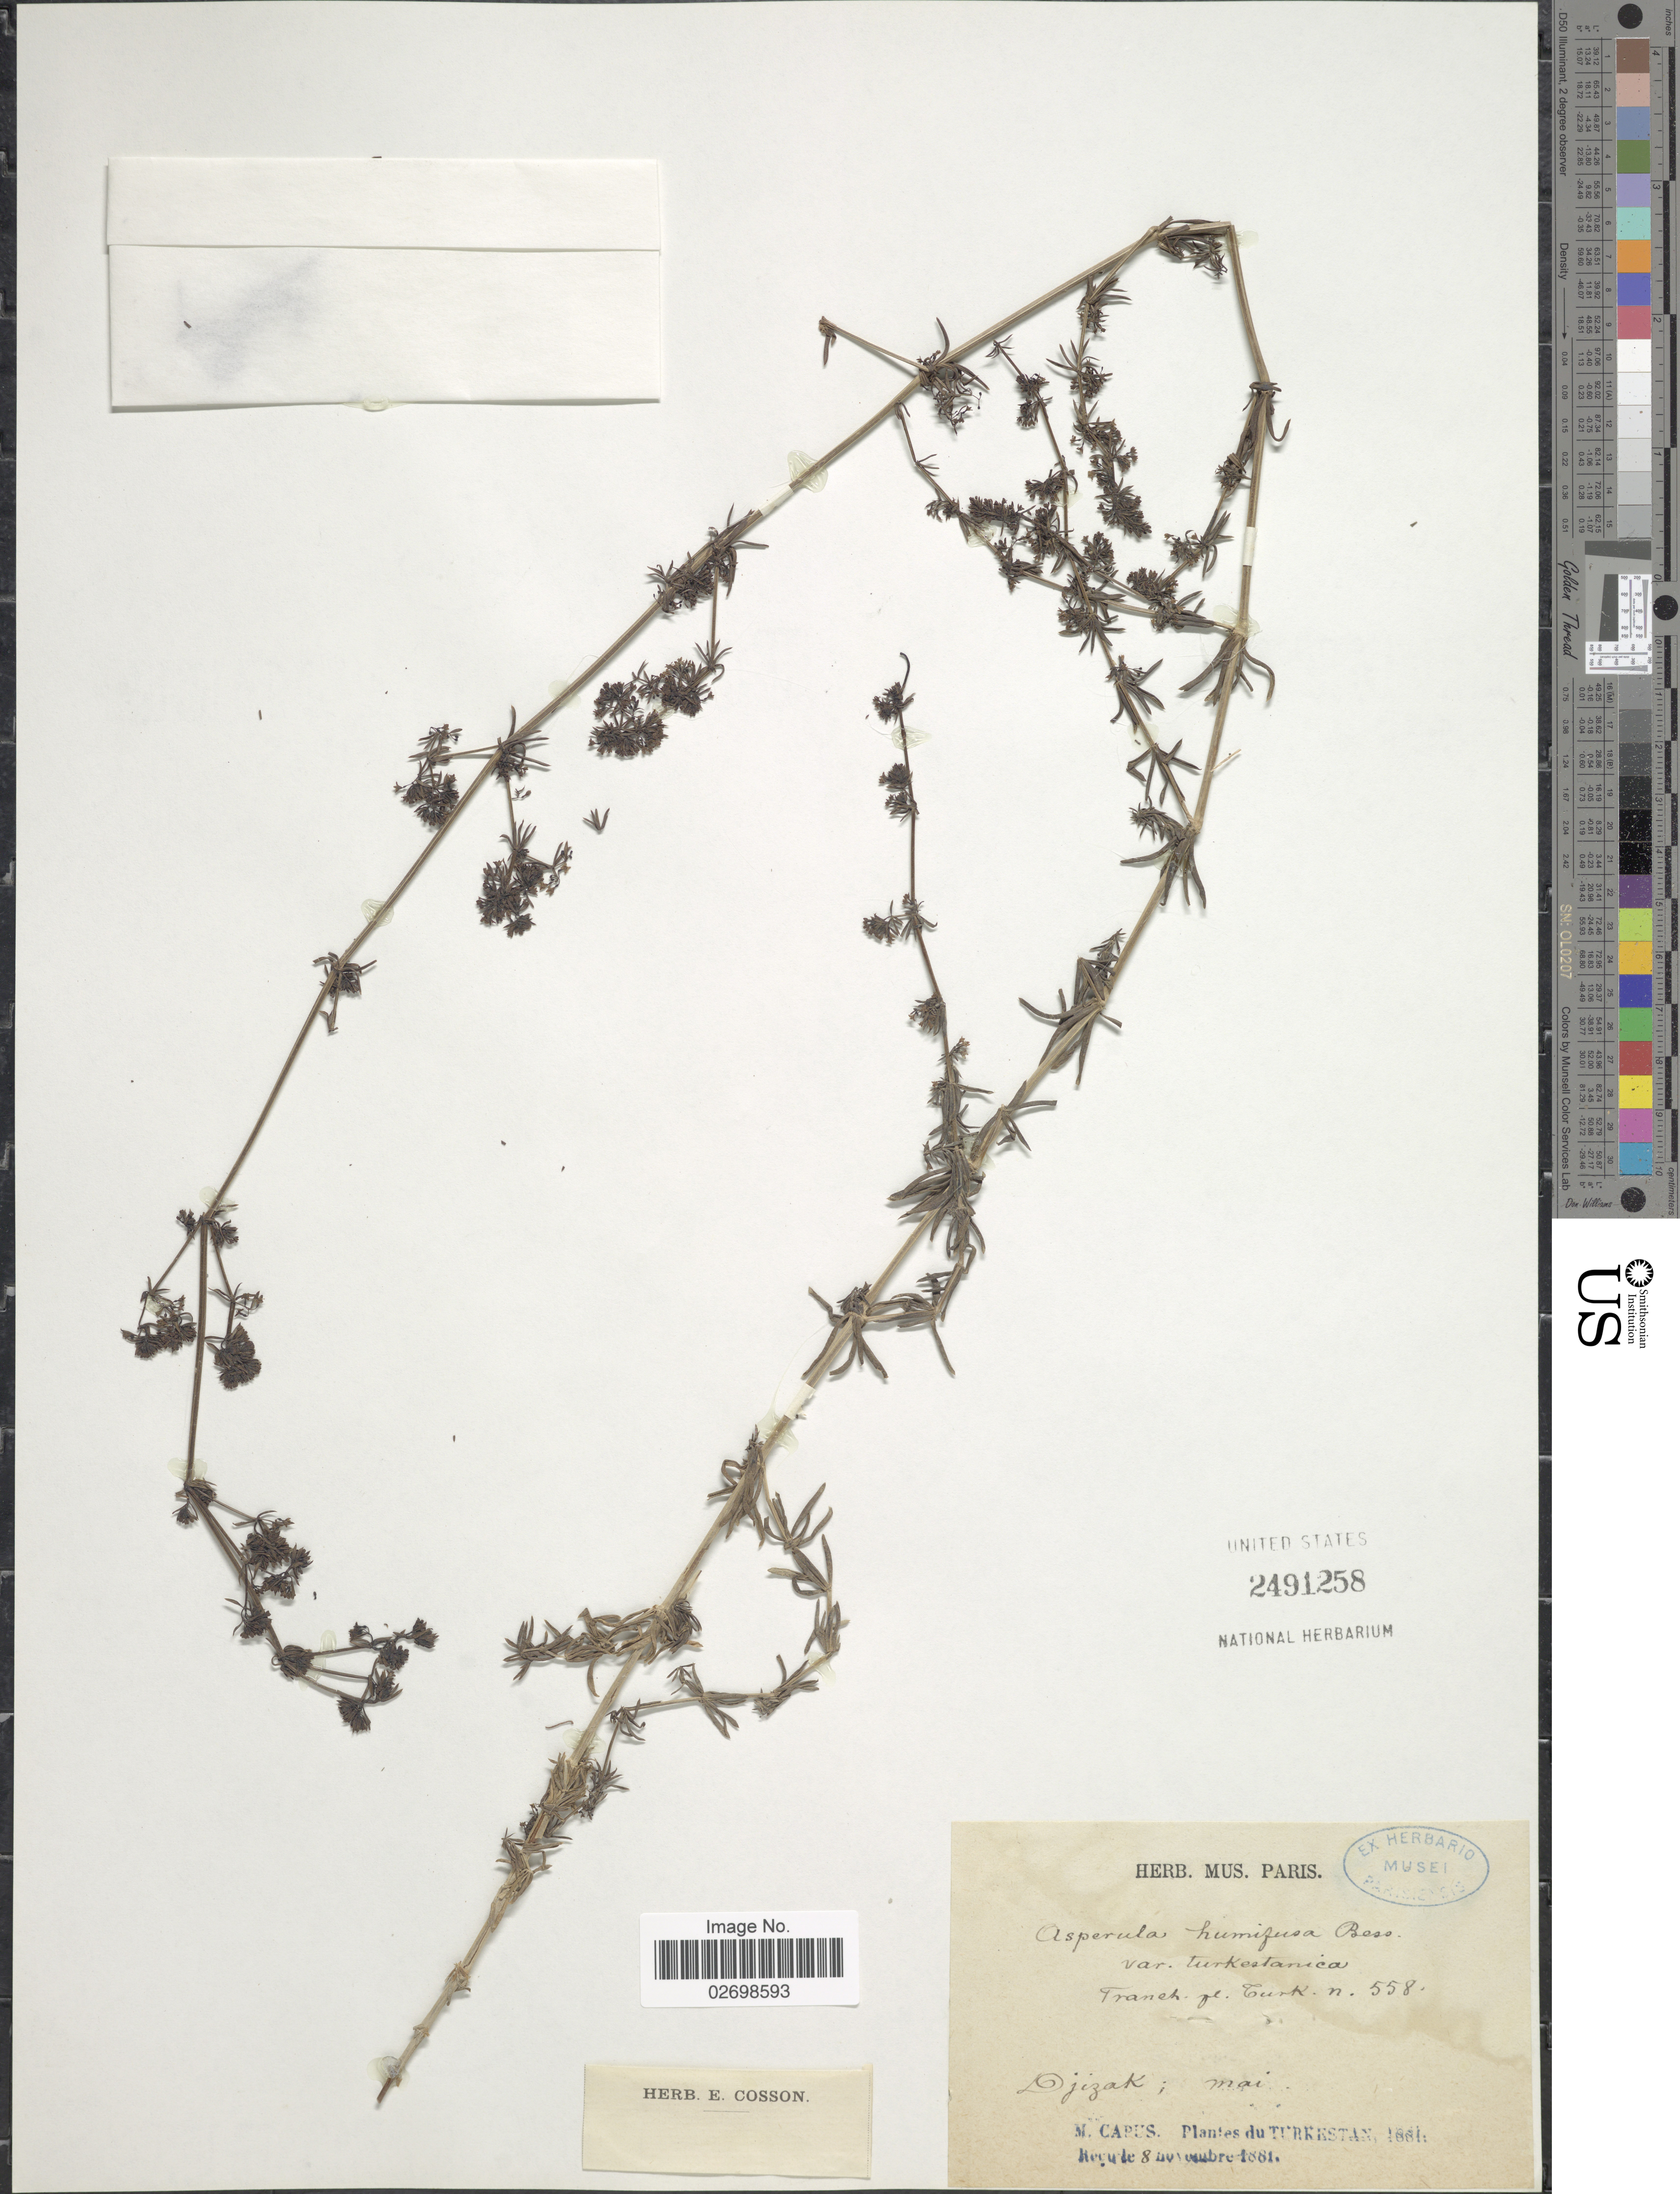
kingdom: Plantae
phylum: Tracheophyta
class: Magnoliopsida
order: Gentianales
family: Rubiaceae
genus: Galium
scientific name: Galium humifusum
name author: M. Bieb.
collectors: M. Capus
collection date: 1881-05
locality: Turkestan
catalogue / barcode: US 2491258